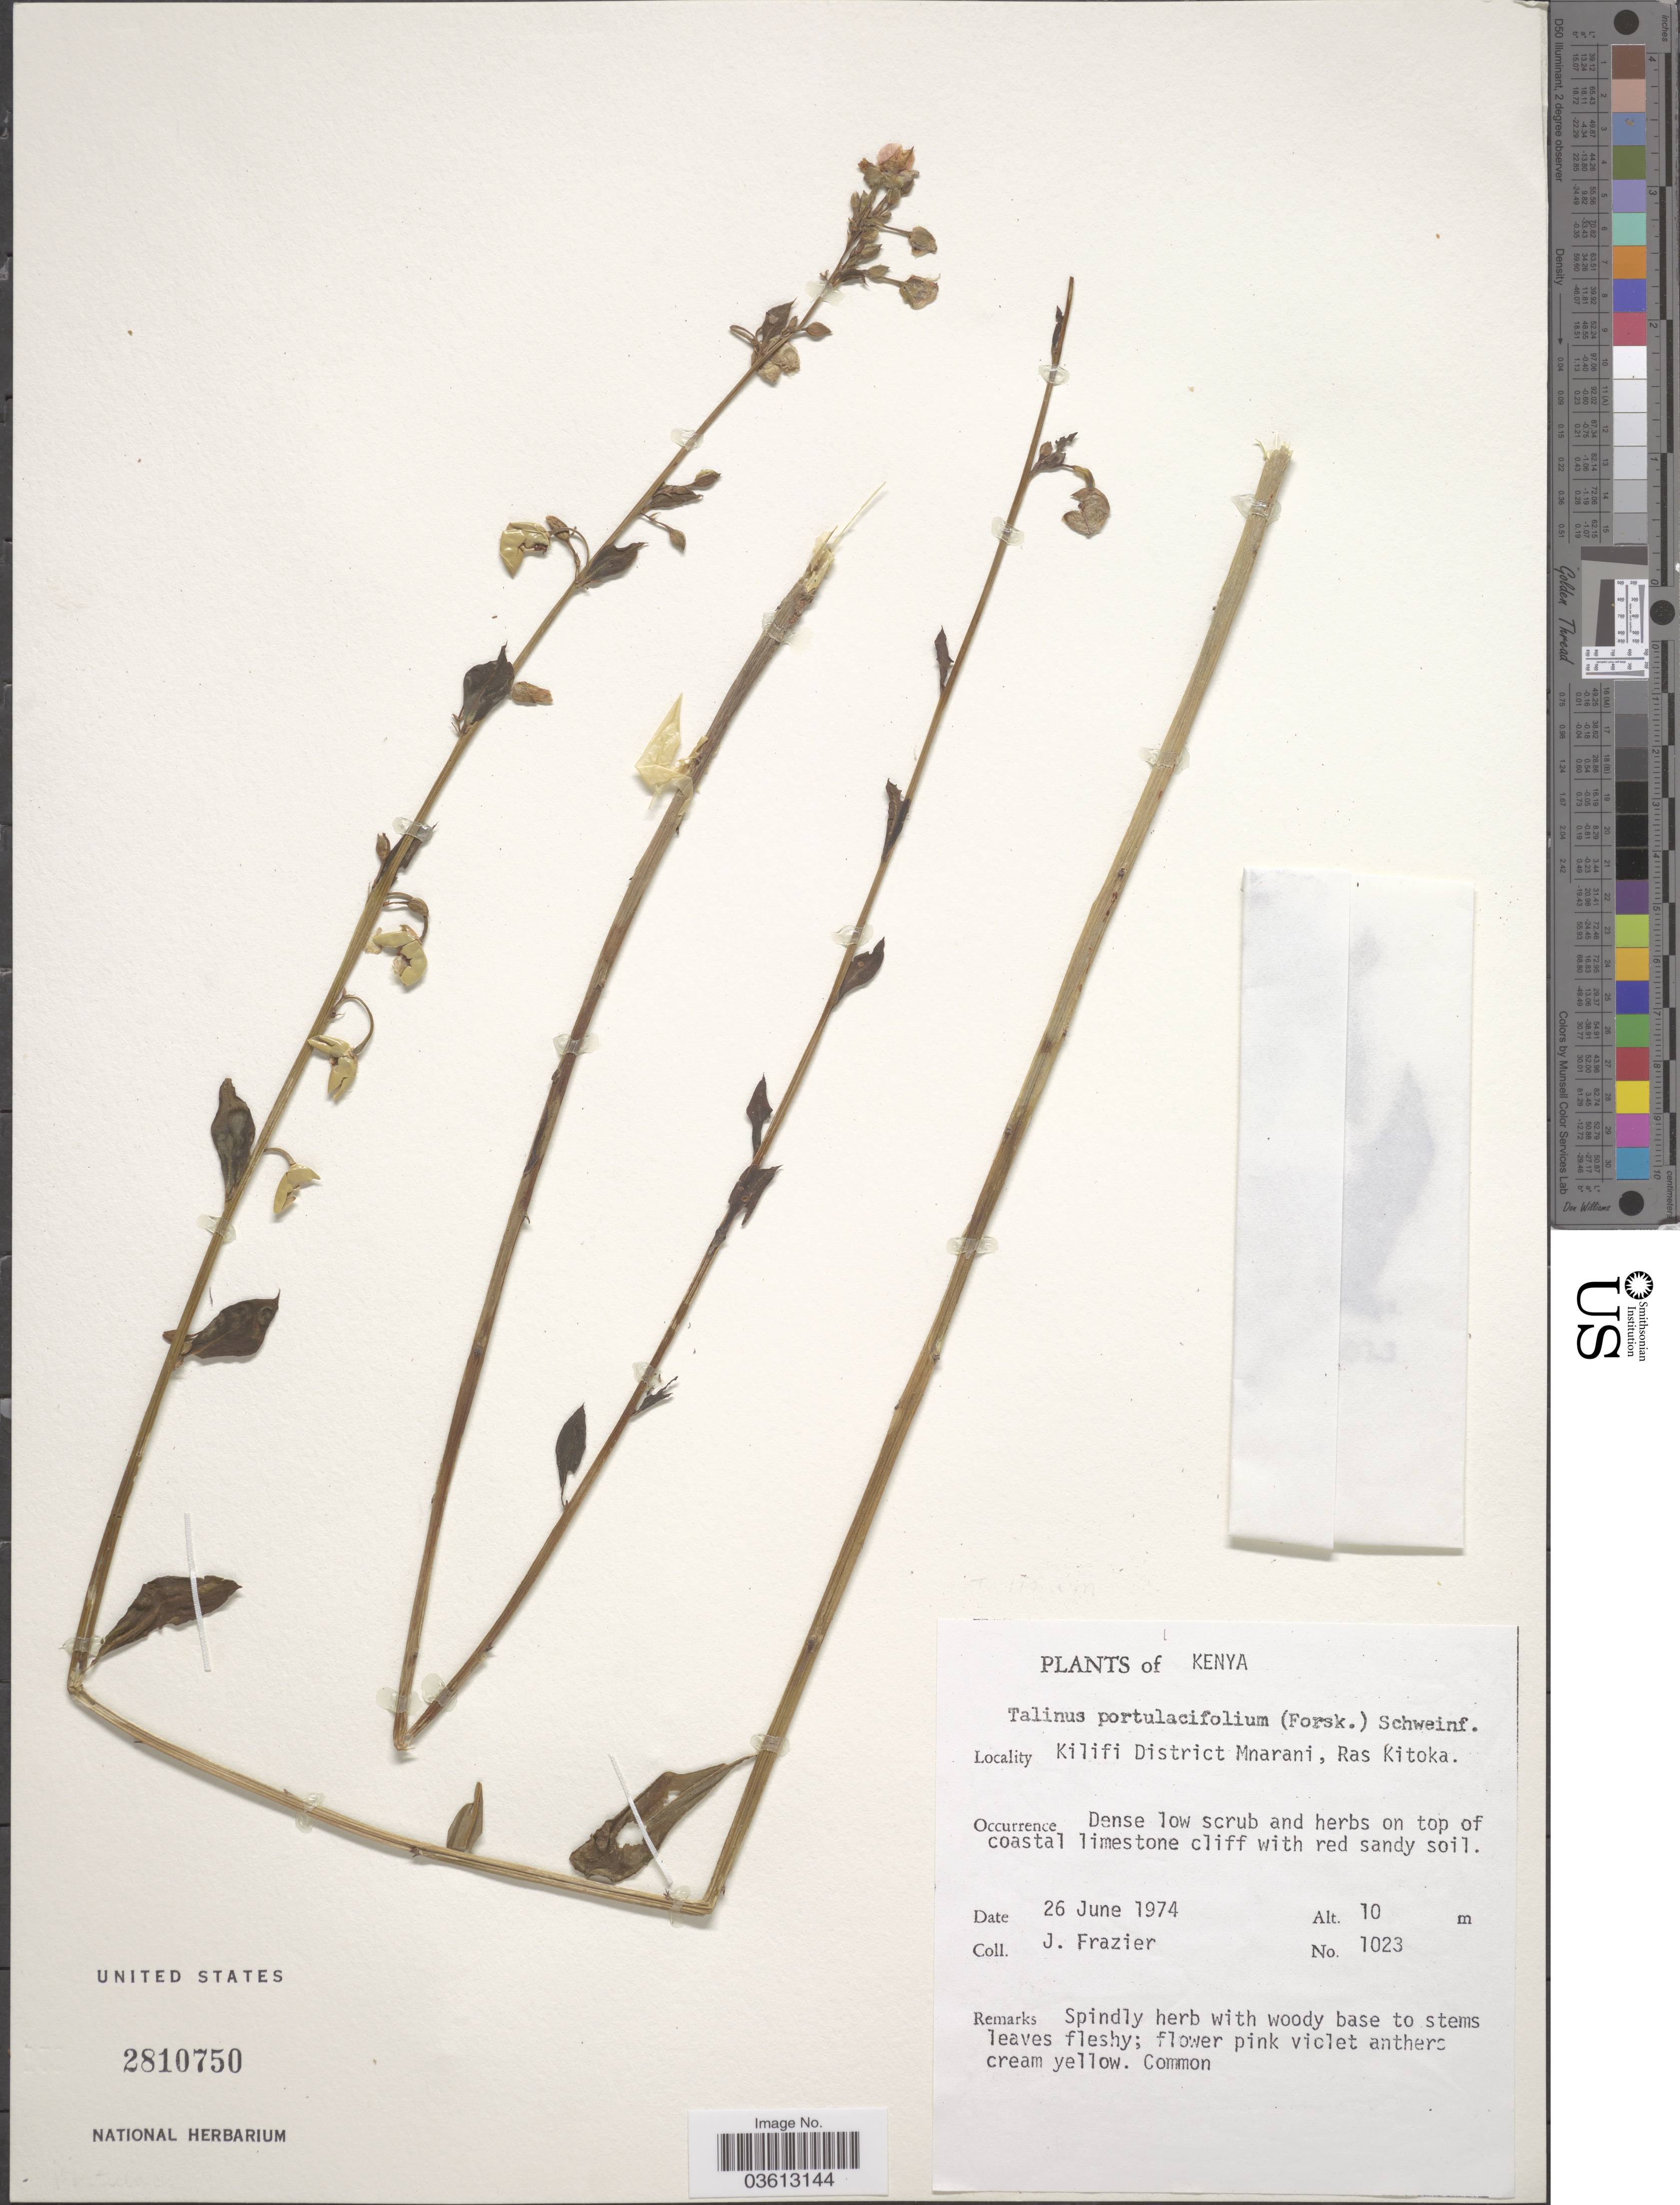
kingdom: Plantae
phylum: Tracheophyta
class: Magnoliopsida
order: Caryophyllales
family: Talinaceae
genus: Talinum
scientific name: Talinum portulacifolium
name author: (Forssk.) Asch. ex Schweinf.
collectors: J. Frazier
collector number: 1023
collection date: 1974-06-26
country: Kenya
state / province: Kilifi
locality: Kilifi District Mnarani, Ras Kitoka.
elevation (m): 10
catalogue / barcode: US 2810750